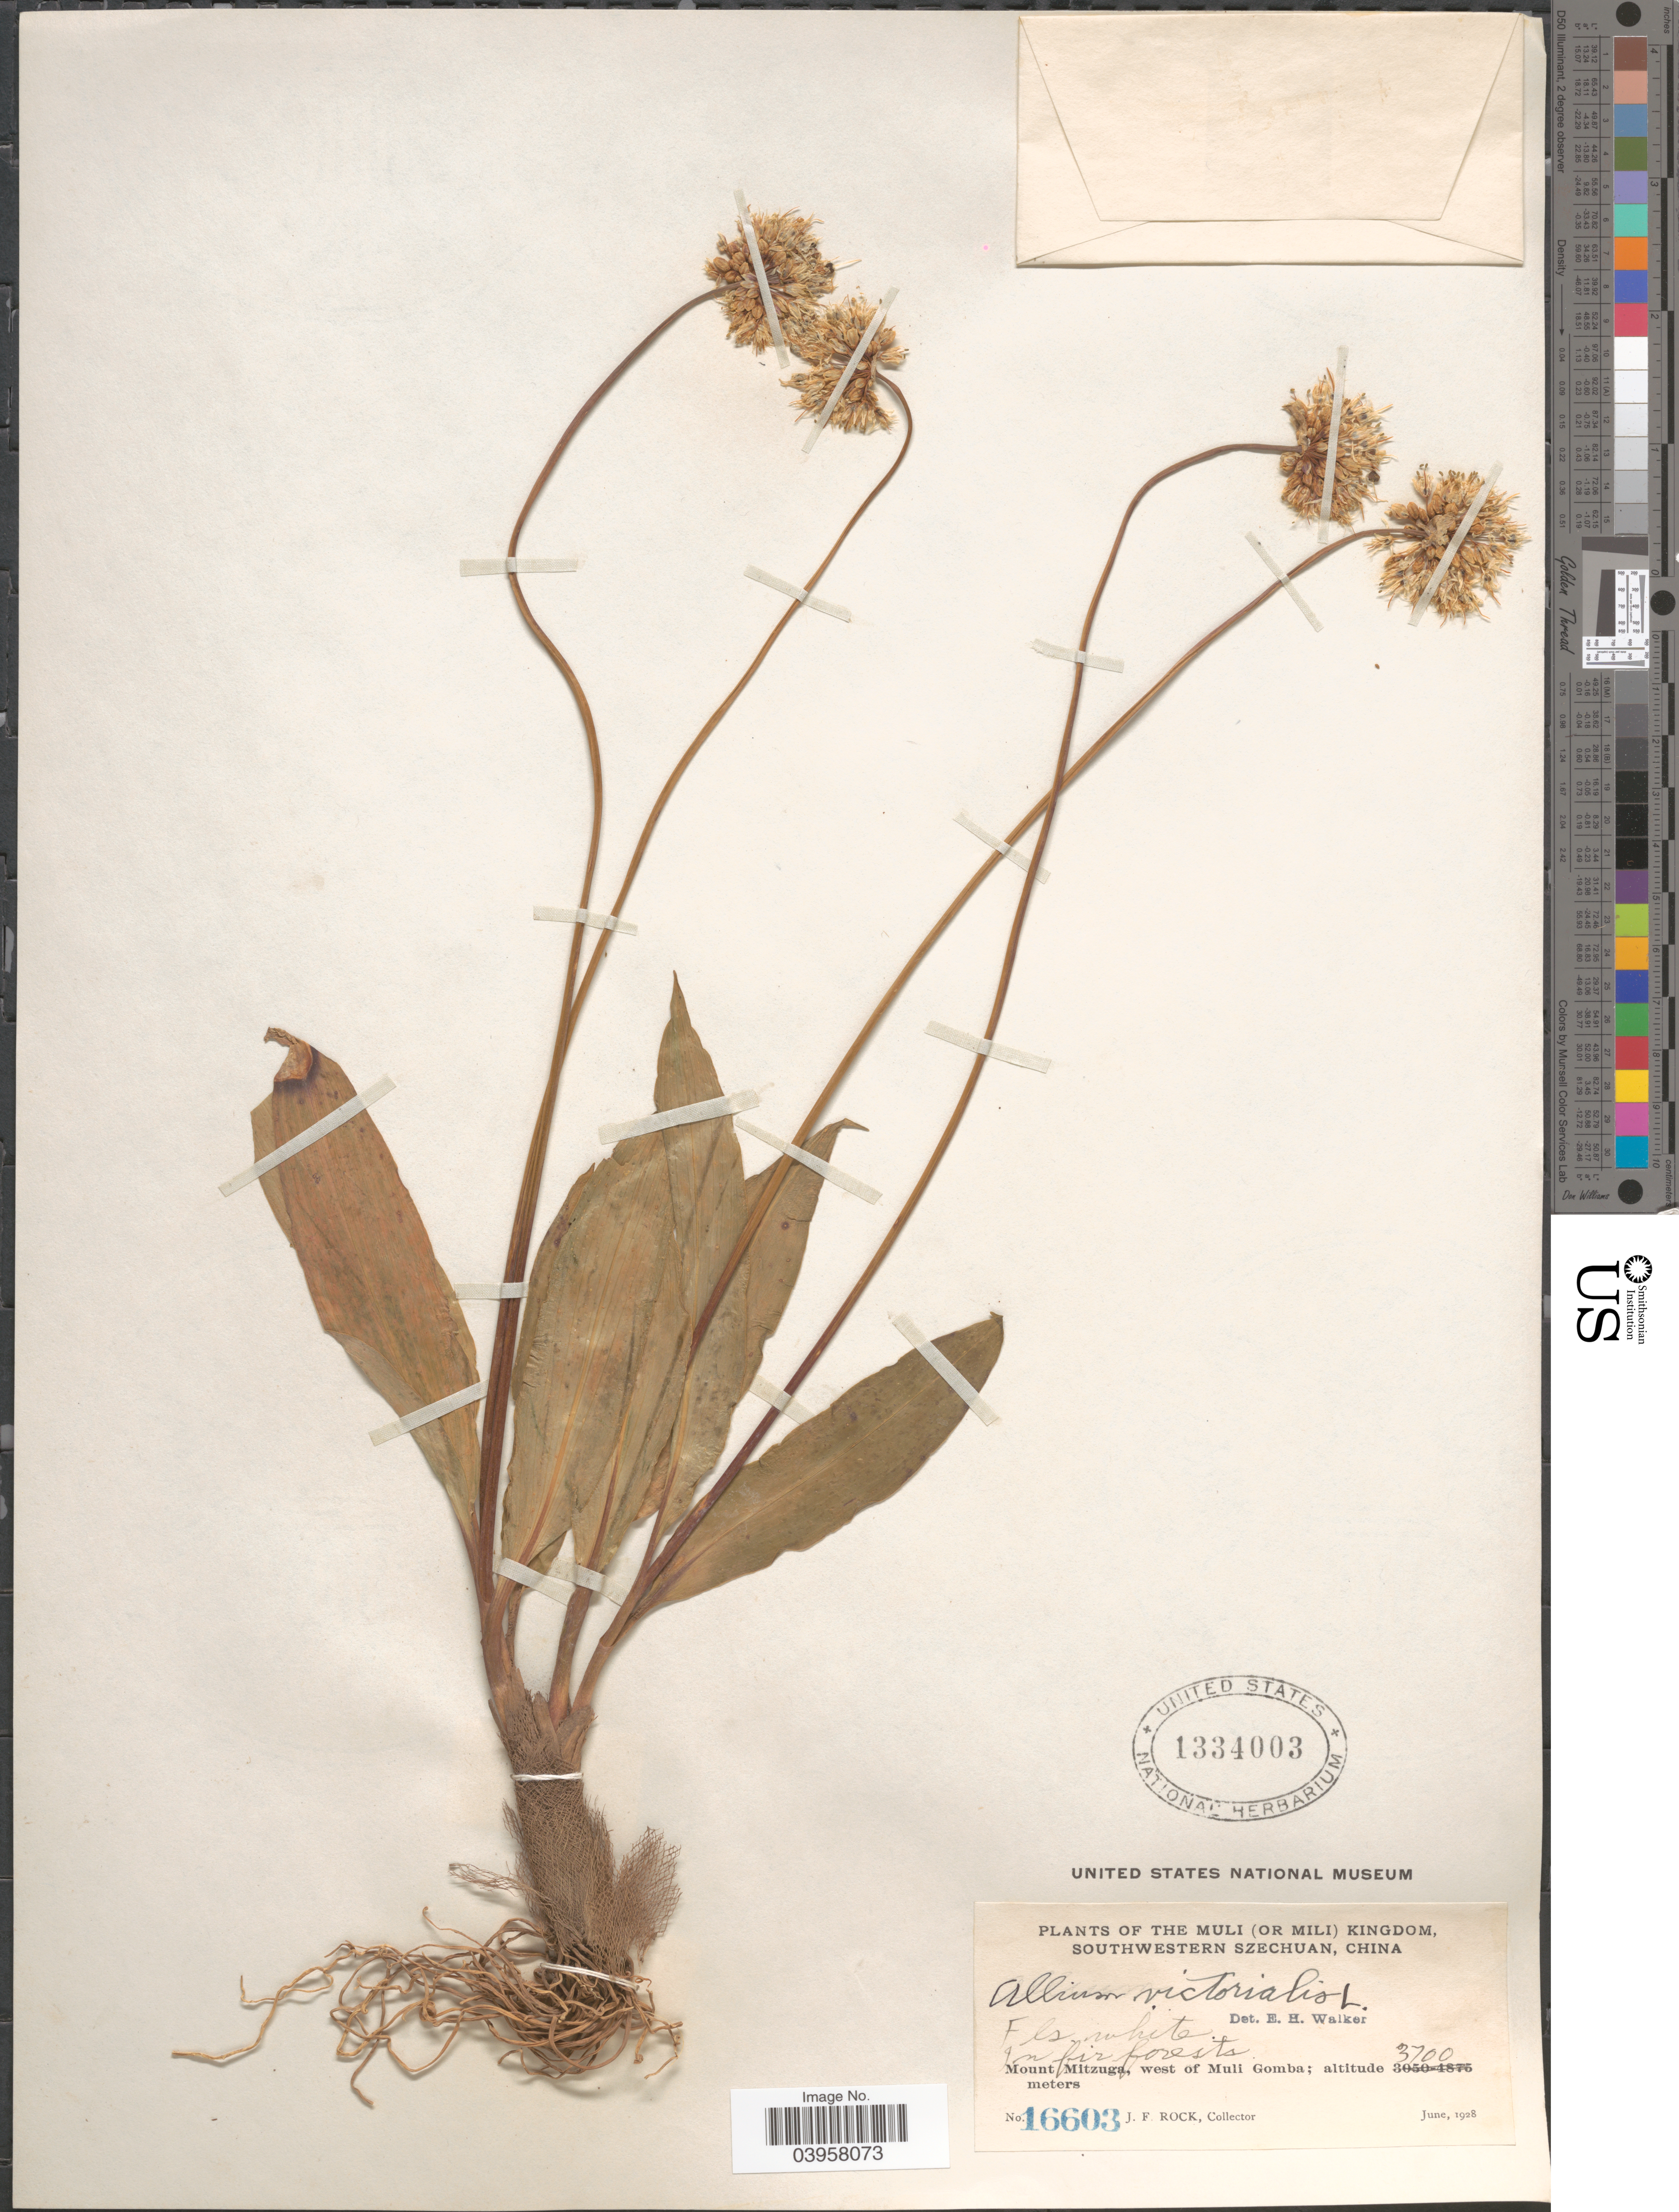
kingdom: Plantae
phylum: Tracheophyta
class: Liliopsida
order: Asparagales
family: Amaryllidaceae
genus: Allium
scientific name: Allium victorialis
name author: L.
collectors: J. Rock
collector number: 16603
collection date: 1928-06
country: China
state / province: Sichuan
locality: The Muli (or Mili) Kingdom, Southwestern Szechuan. Mount Mitzuga, west of Muli Gomba.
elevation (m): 3700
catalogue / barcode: US 1334003